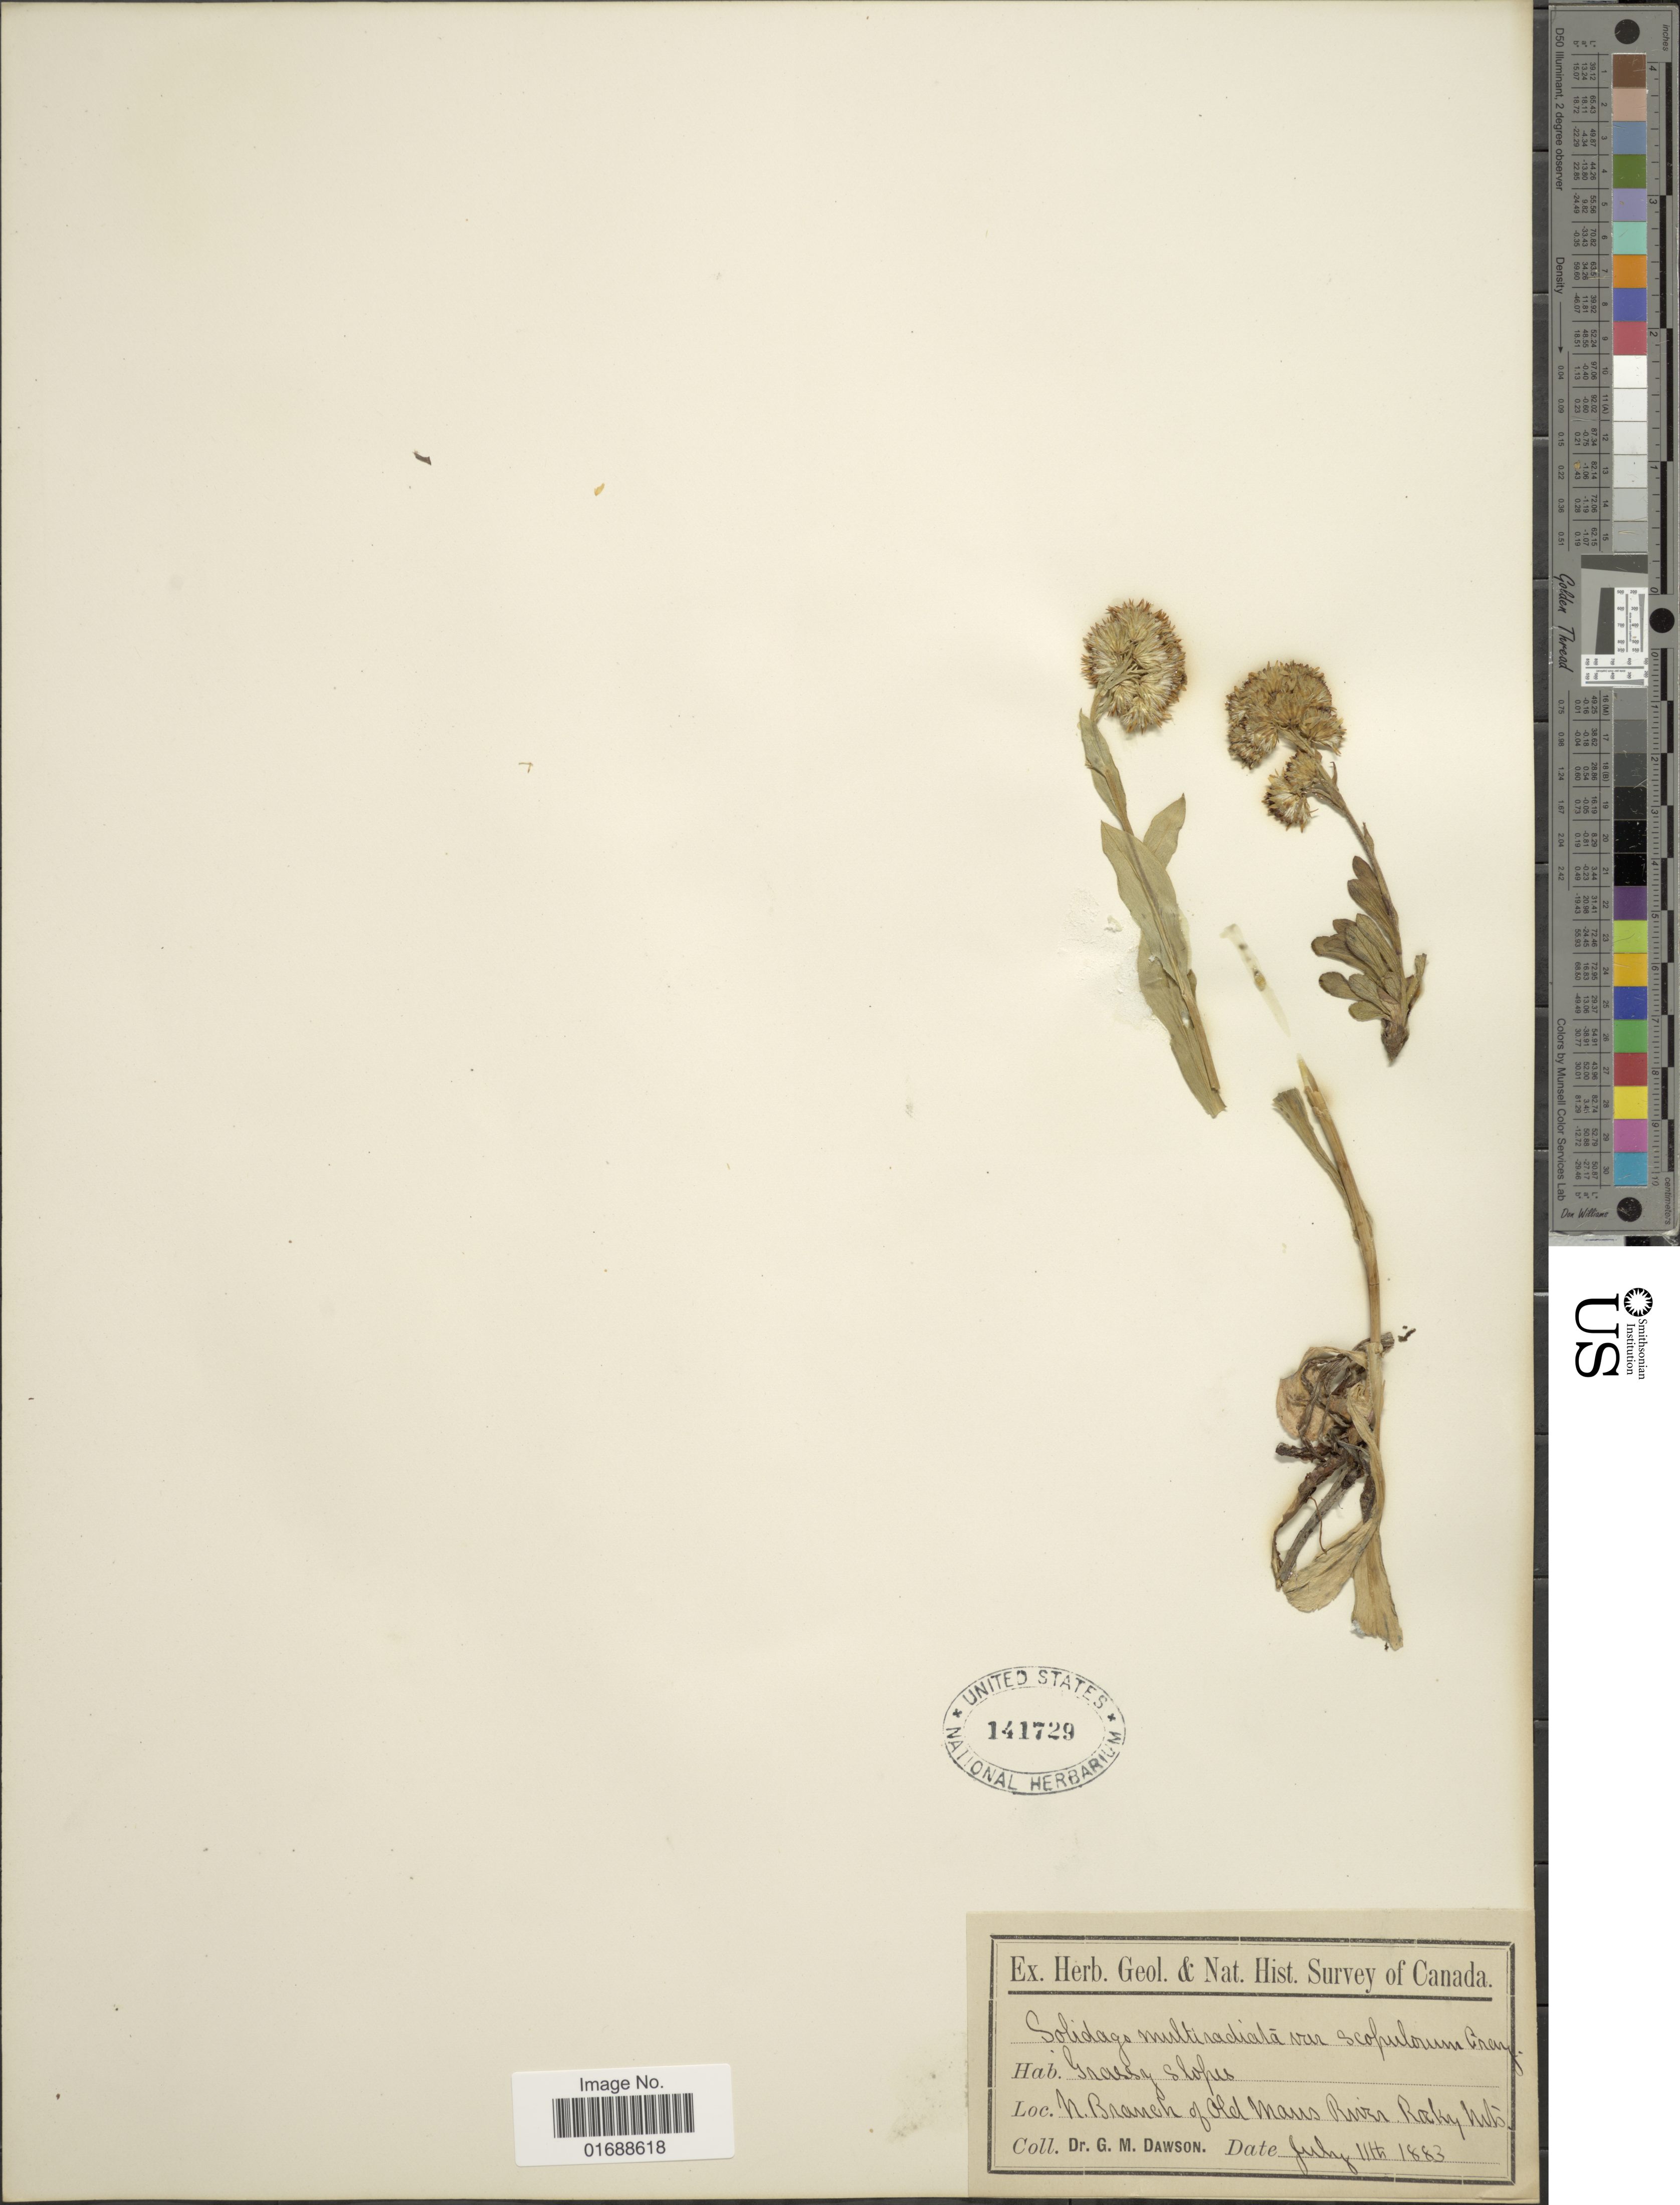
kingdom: Plantae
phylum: Tracheophyta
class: Magnoliopsida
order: Asterales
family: Asteraceae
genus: Solidago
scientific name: Solidago multiradiata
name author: Aiton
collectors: G. M. Dawson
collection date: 1883-07-11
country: United States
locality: N. Branch of Old Maus River, Rocky Mts.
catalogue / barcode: US 141729